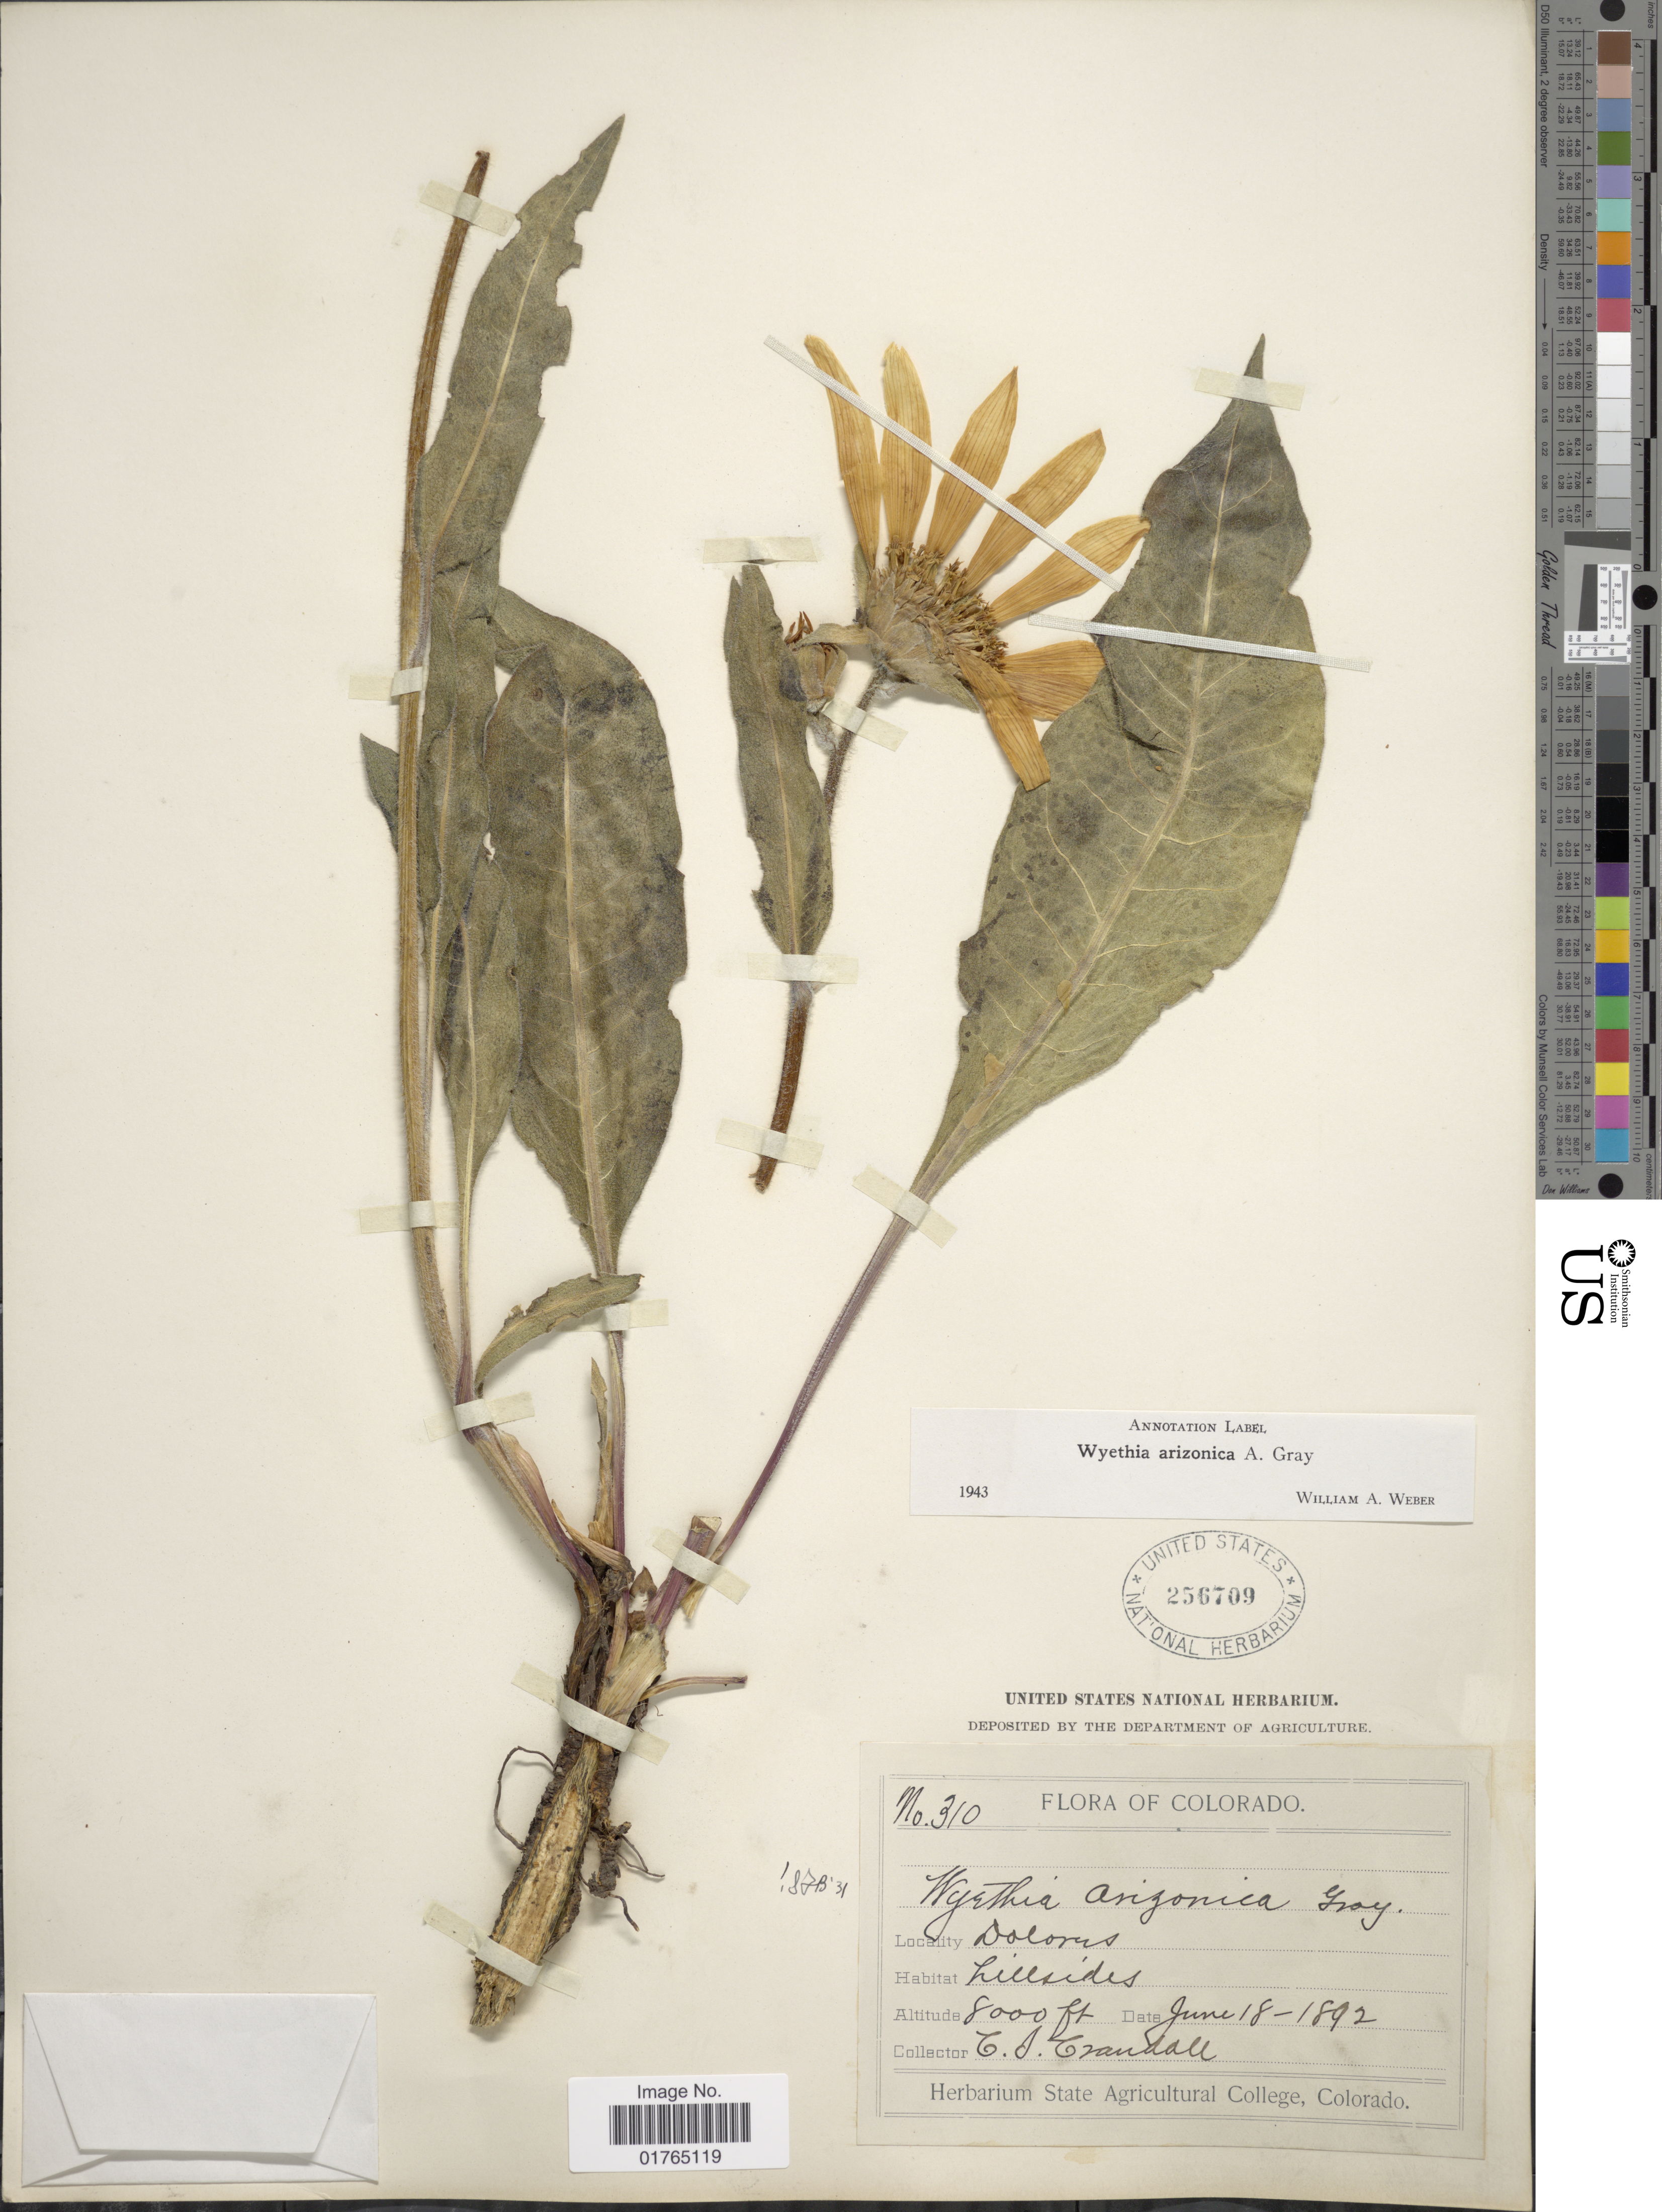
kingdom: Plantae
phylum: Tracheophyta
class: Magnoliopsida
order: Asterales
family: Asteraceae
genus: Wyethia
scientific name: Wyethia arizonica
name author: A. Gray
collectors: C. Crandall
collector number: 310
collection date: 1892-06-18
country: United States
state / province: Colorado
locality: Doloris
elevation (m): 2438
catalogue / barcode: US 256709